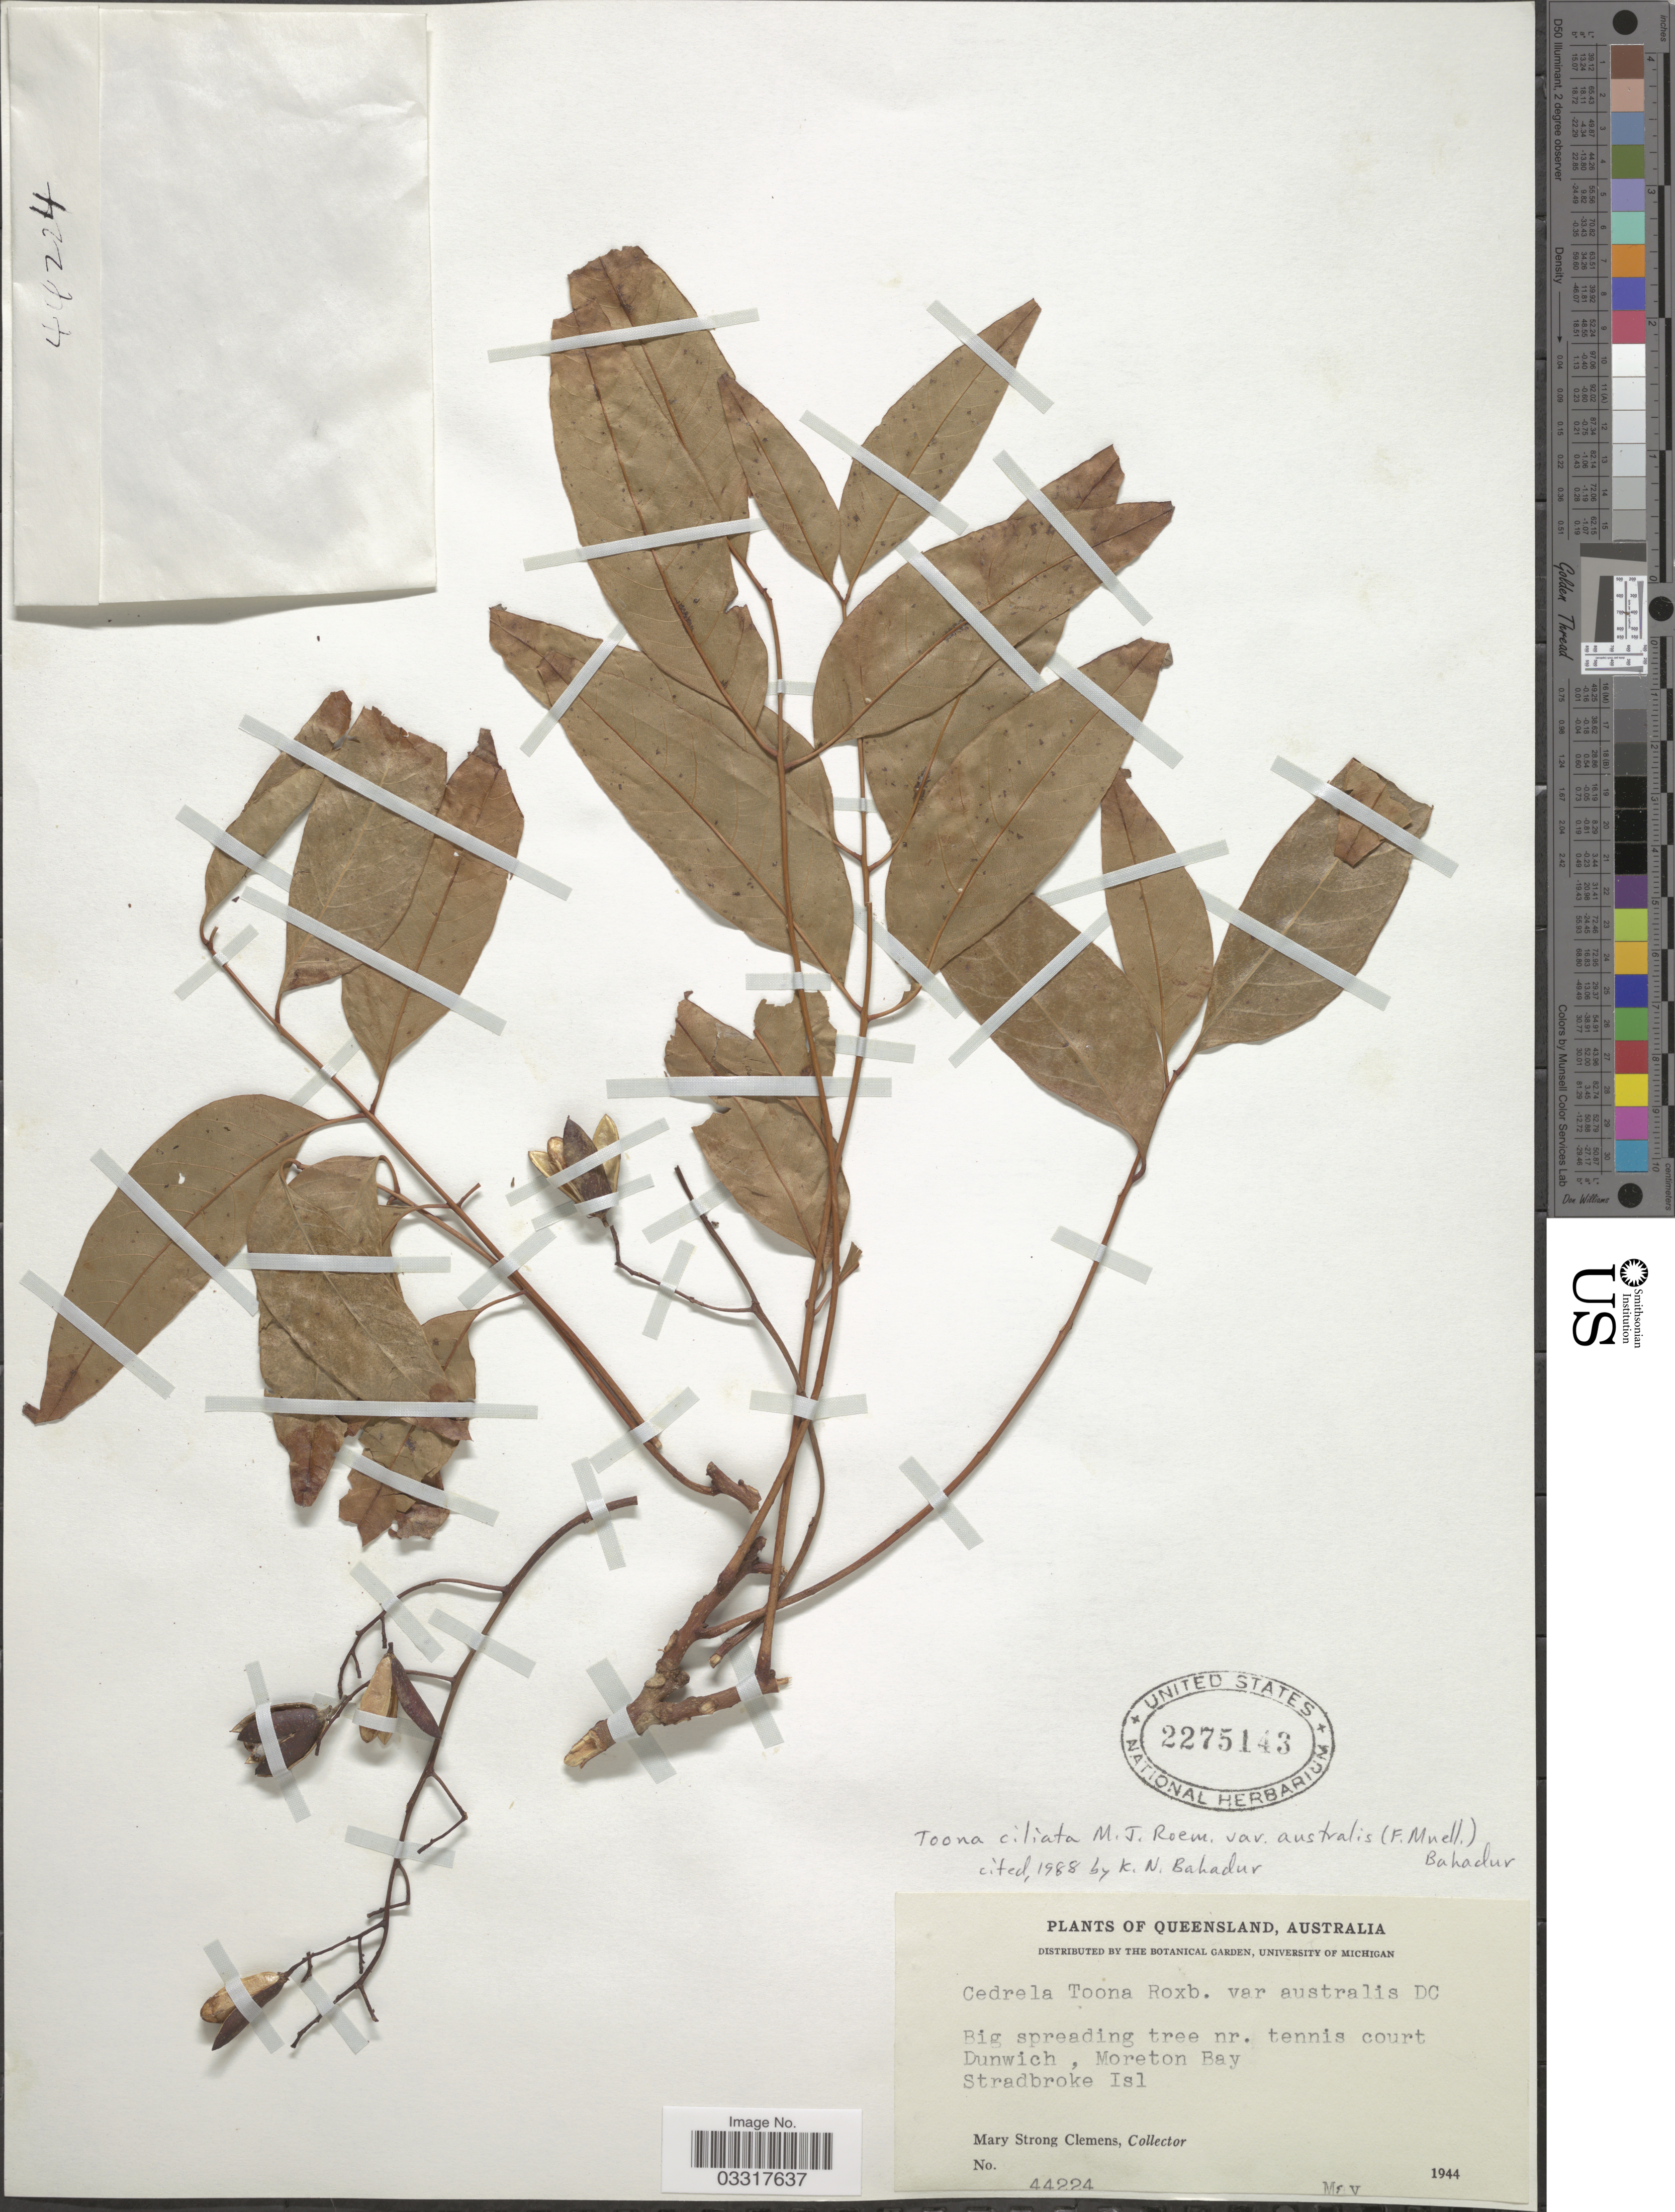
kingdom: Plantae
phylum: Tracheophyta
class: Magnoliopsida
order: Sapindales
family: Meliaceae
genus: Toona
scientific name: Toona ciliata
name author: M. Roem.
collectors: M. S. Clemens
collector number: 44224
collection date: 1944-05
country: Australia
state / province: Queensland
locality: Big spreading tree nr. tennis court Dunwich, Moreton Bay, Stradbroke Isl.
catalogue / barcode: US 2275143